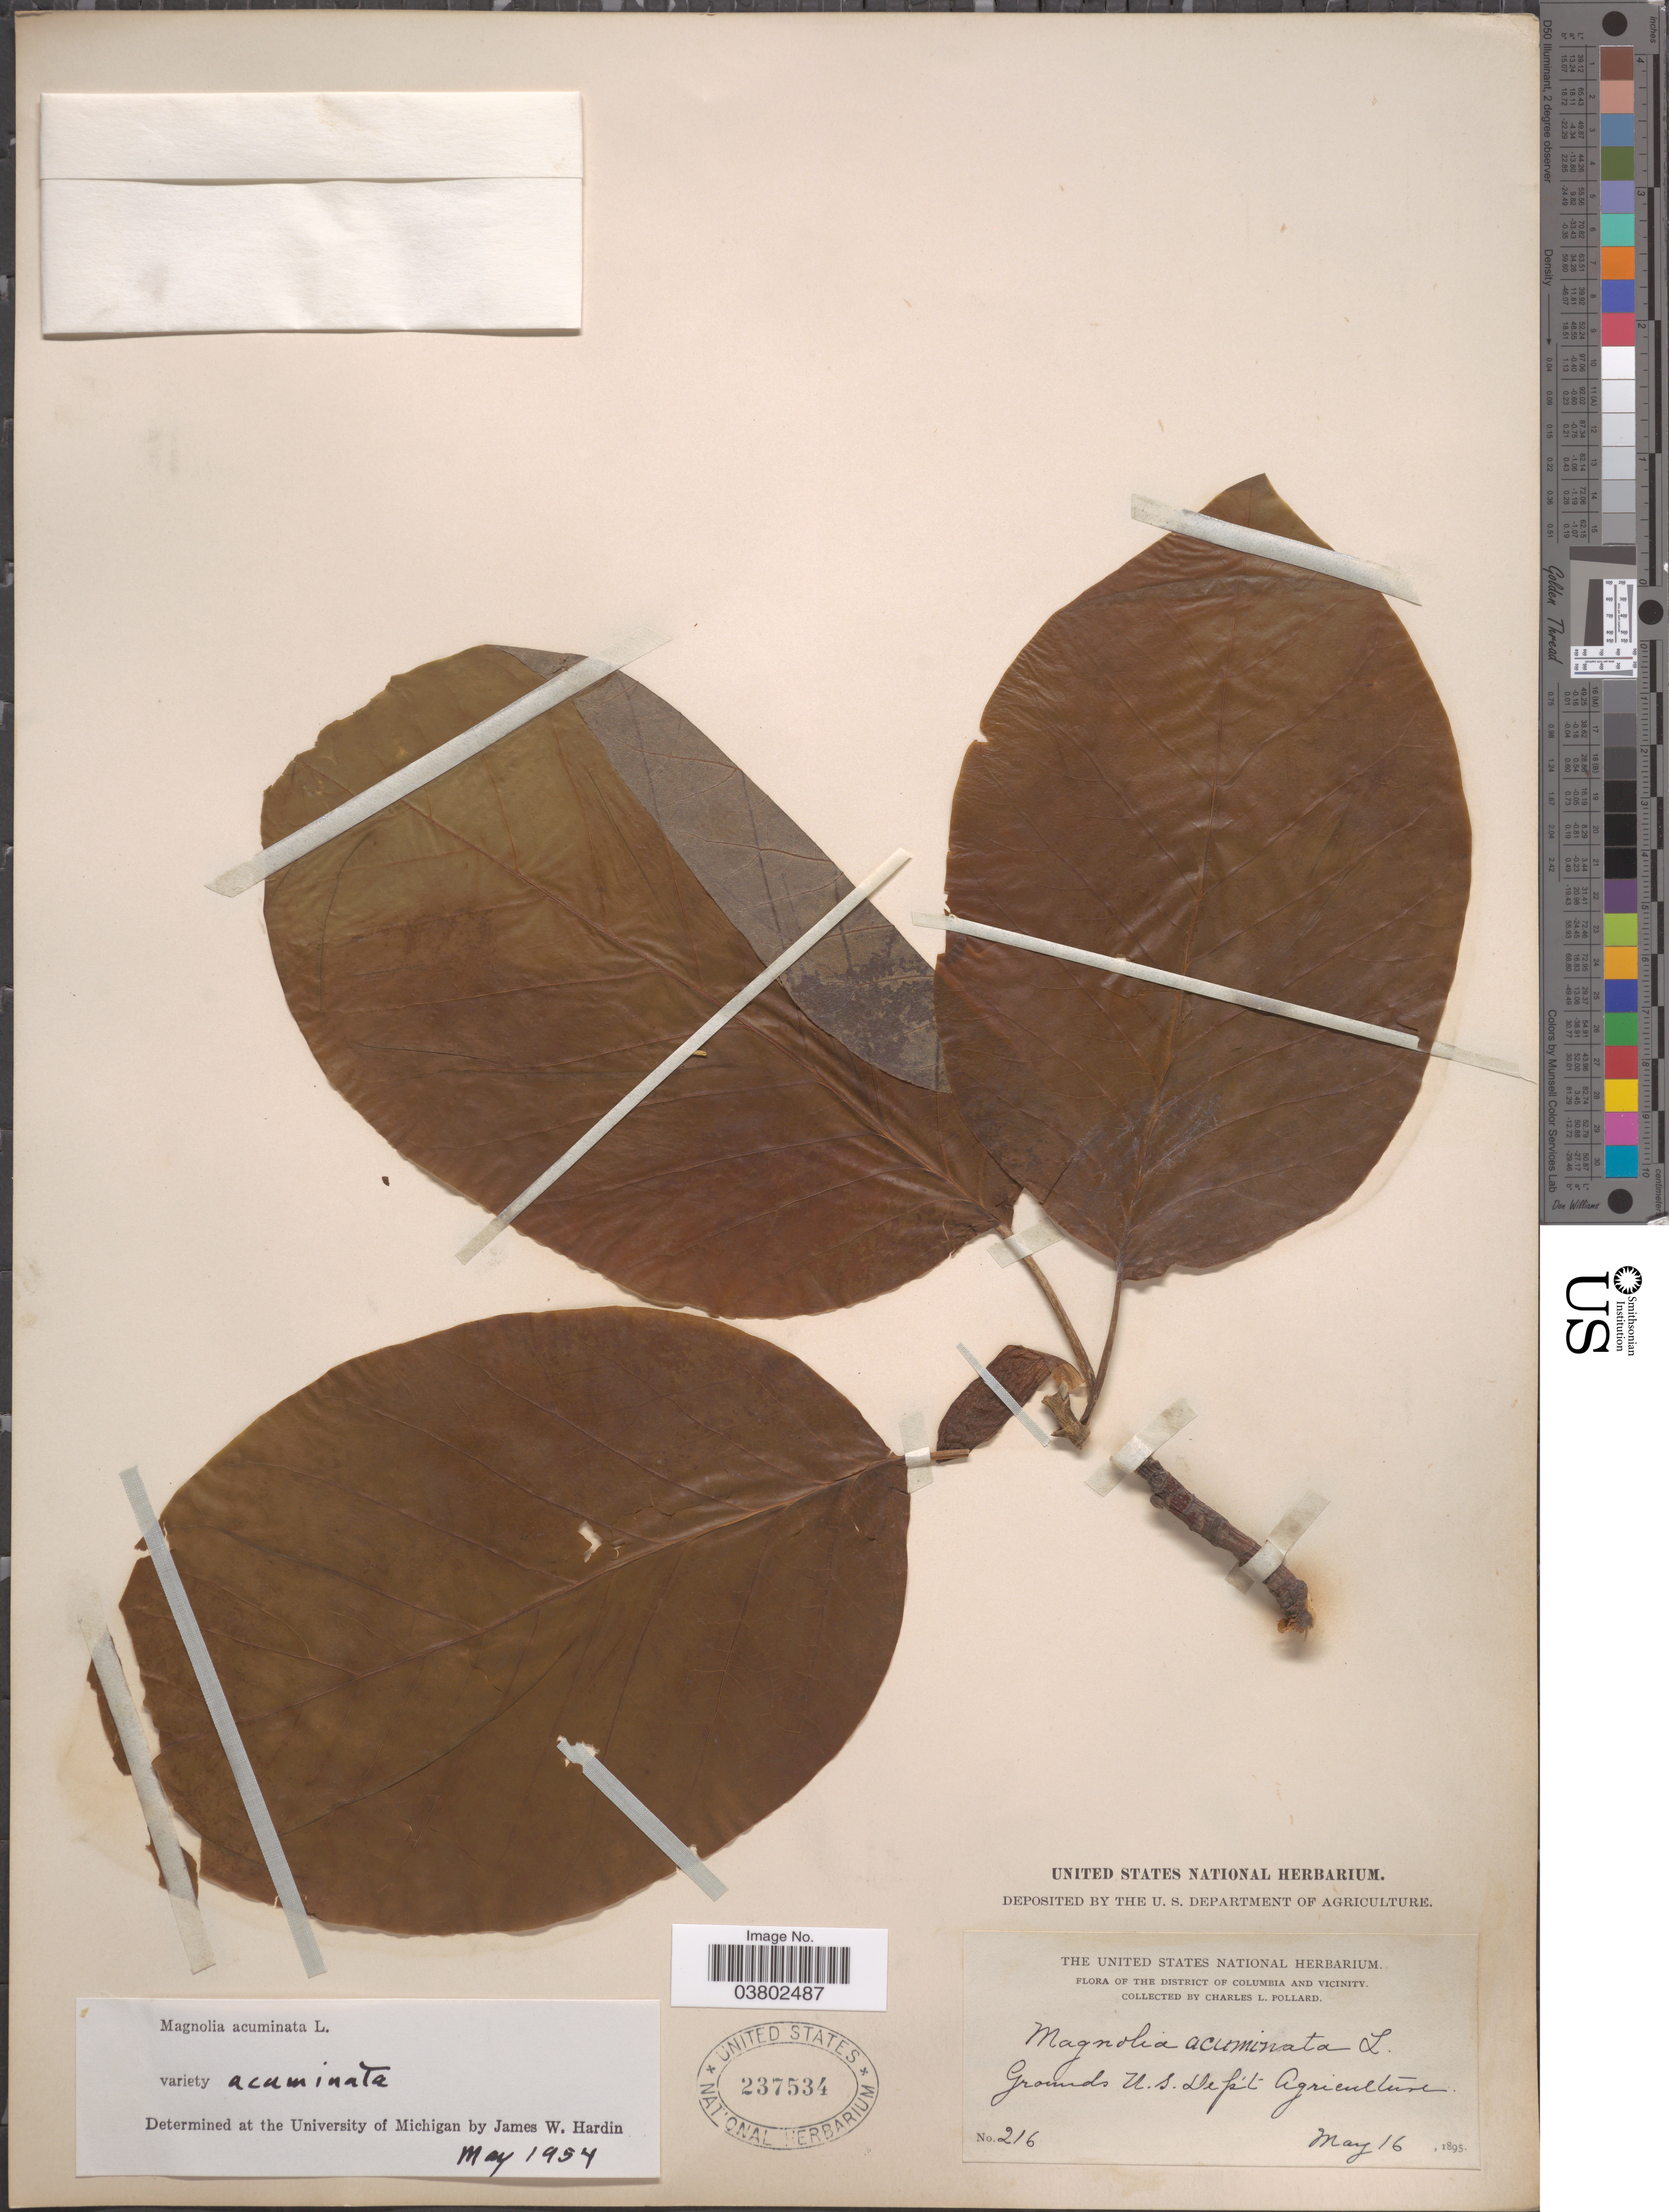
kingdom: Plantae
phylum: Tracheophyta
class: Magnoliopsida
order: Magnoliales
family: Magnoliaceae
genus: Magnolia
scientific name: Magnolia acuminata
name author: (L.) L.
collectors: C. L. Pollard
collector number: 216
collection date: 1895-05-16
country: United States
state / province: District of Columbia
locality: District of Columbia and vicinity. Grounds U.S. Dep't Agriculture.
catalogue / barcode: US 237534